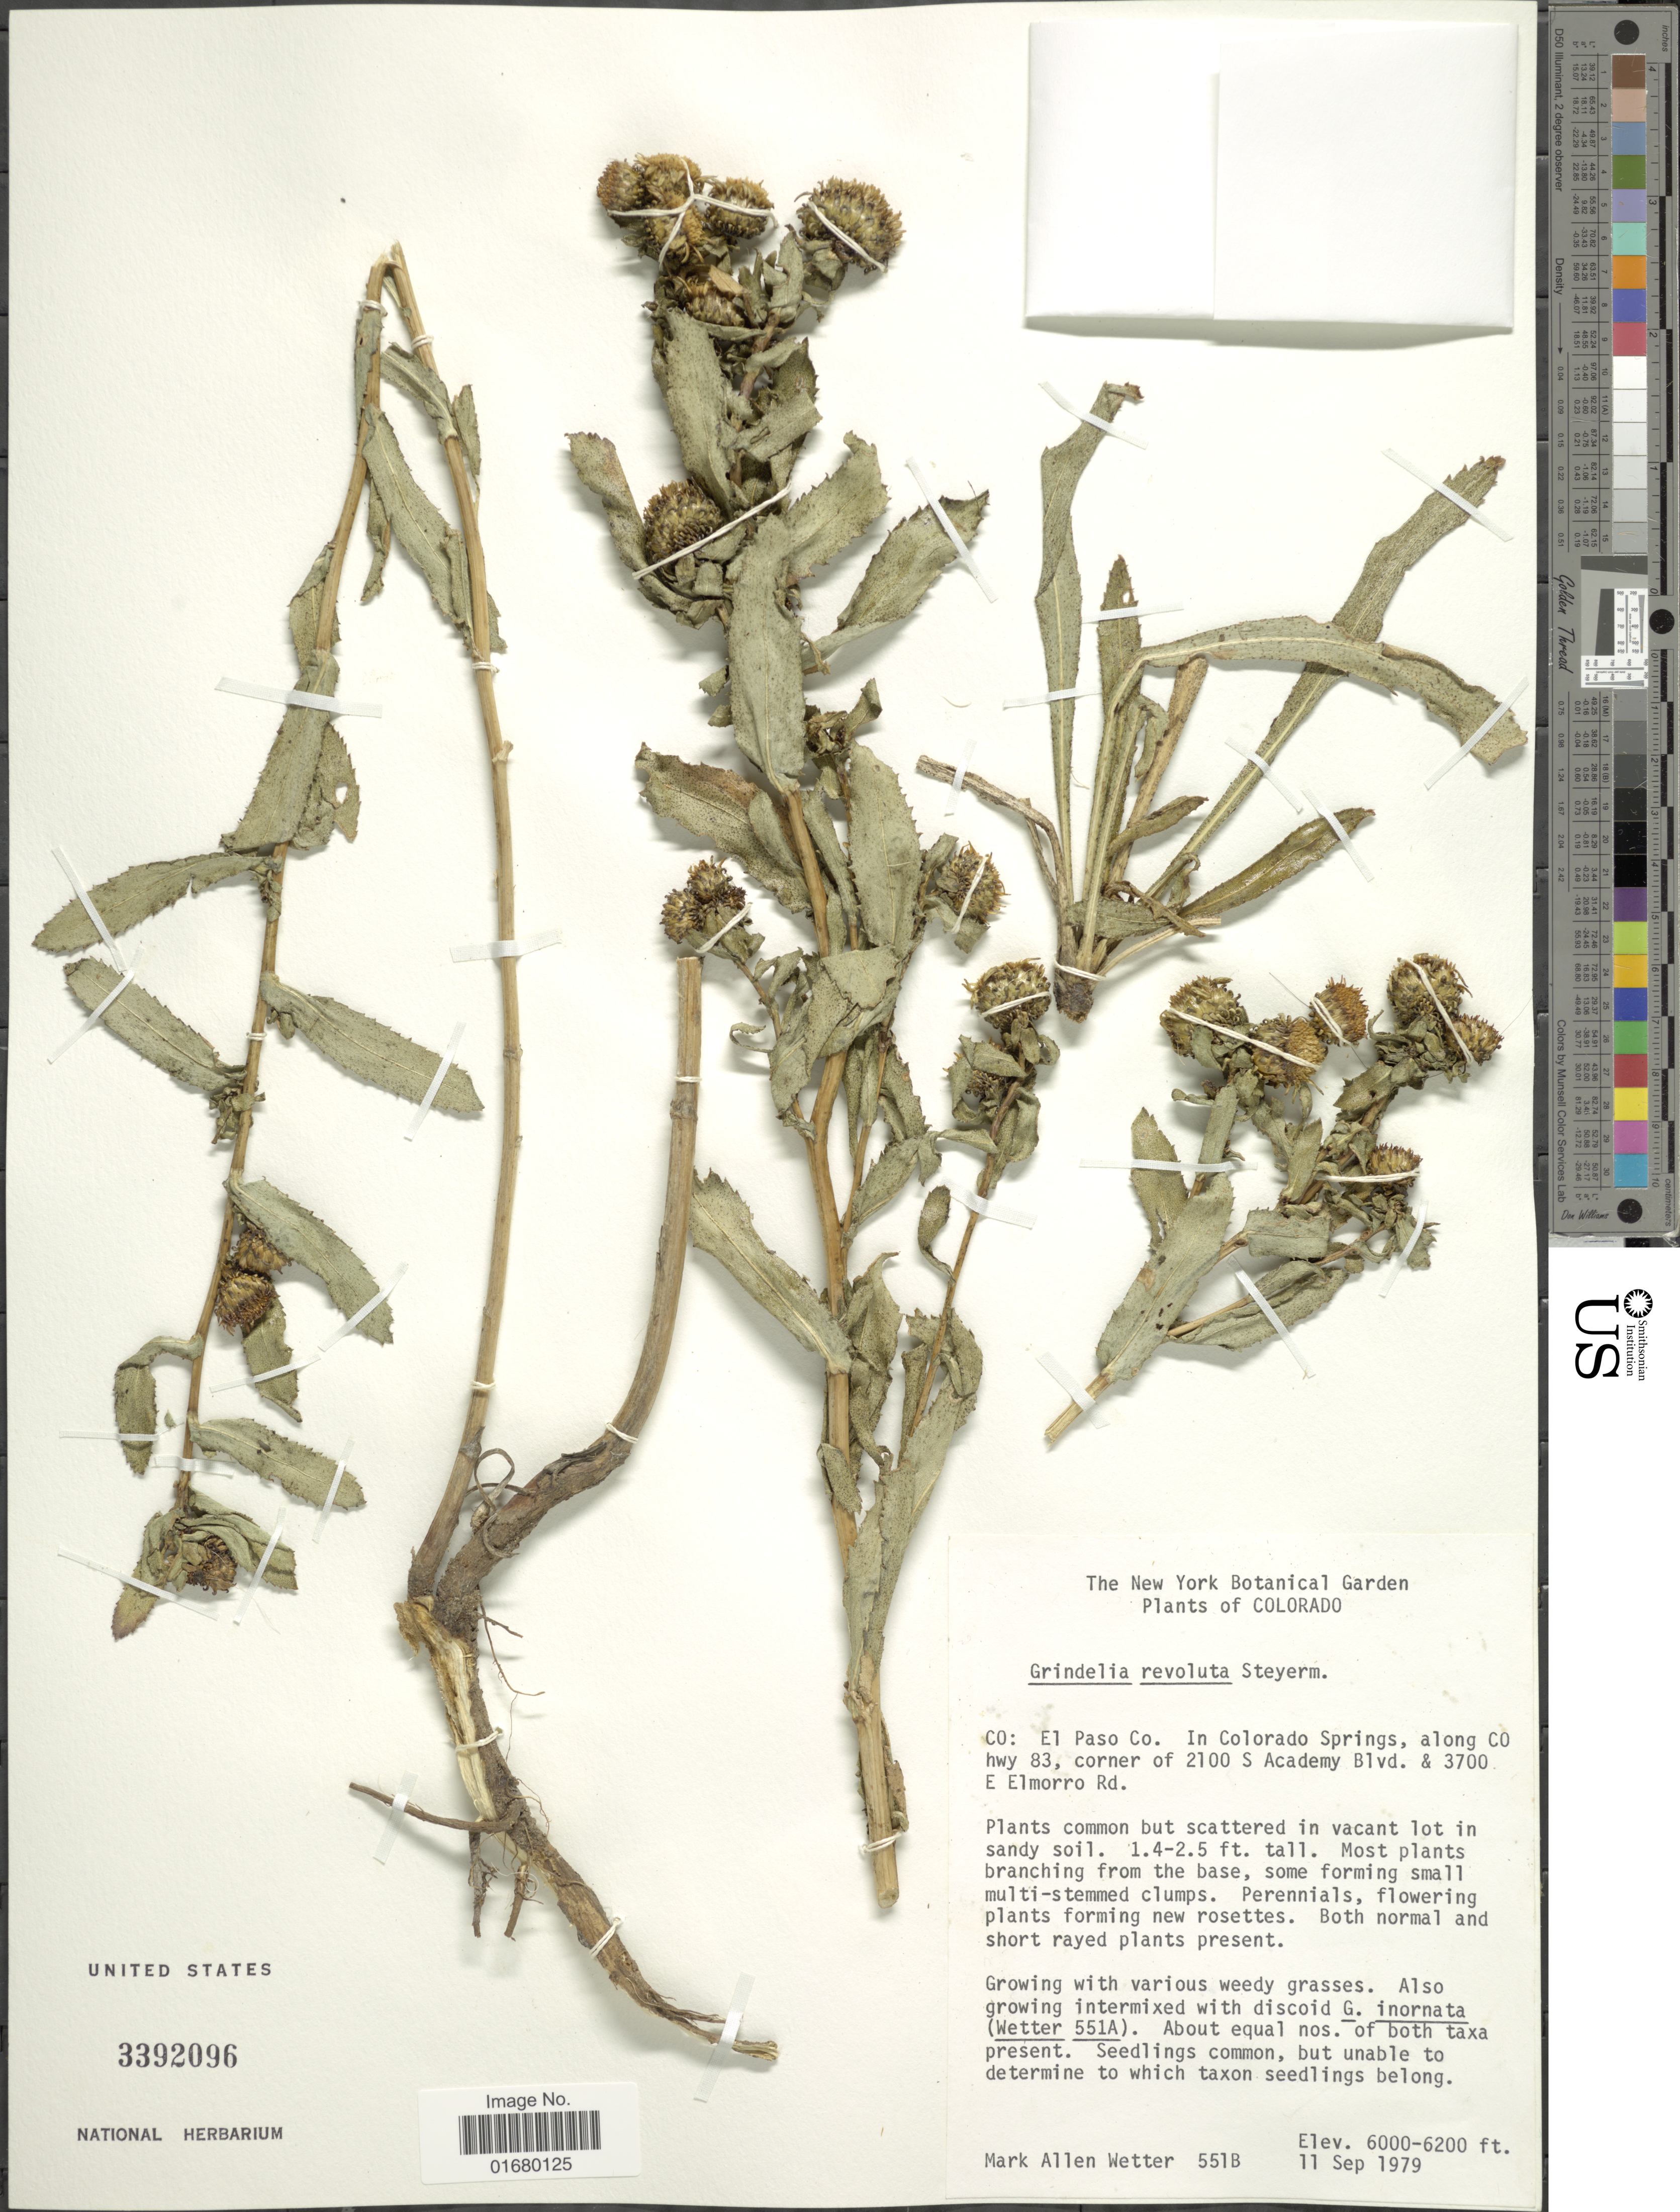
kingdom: Plantae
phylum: Tracheophyta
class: Magnoliopsida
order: Asterales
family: Asteraceae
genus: Grindelia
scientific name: Grindelia revoluta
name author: Steyerm.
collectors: M. Wetter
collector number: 551B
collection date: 1979-09-11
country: United States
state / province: Colorado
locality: El Paso Co. In Colorado Springs, along Co hwy 83, corner of 2100 S Academy Blvd. & 3700 E Elmorro Rd.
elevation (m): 1829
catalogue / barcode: US 3392096